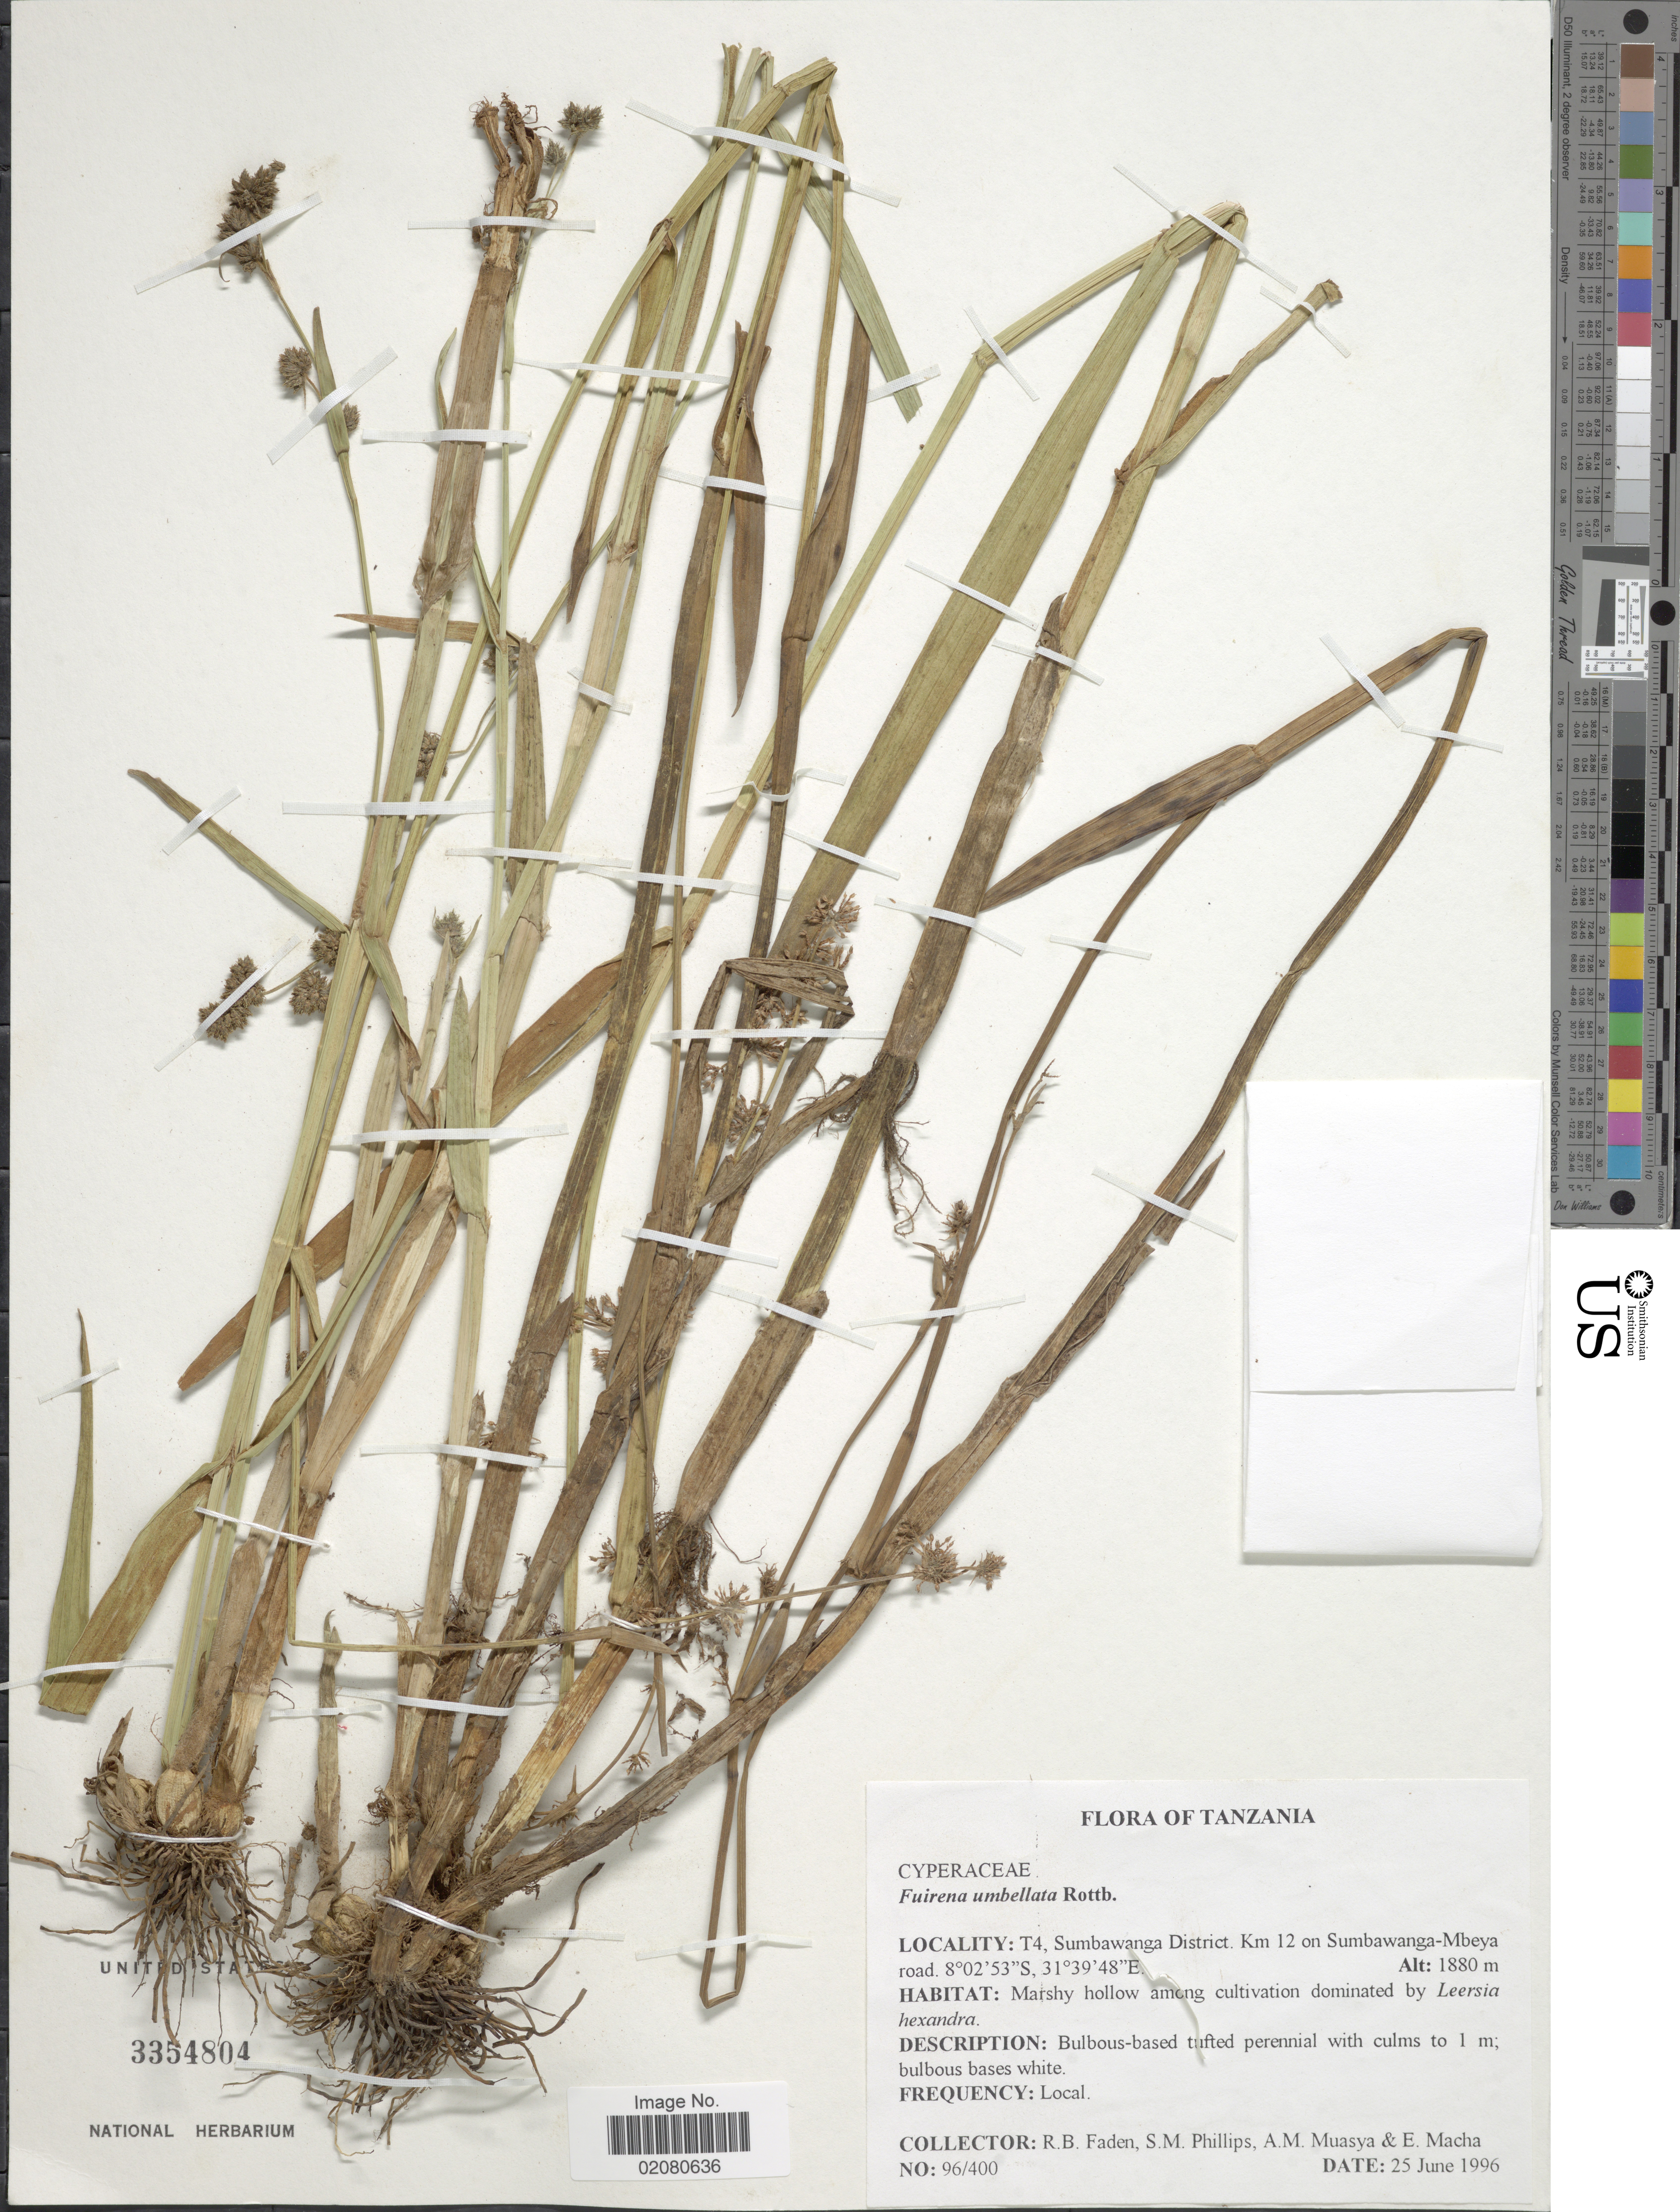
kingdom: Plantae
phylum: Tracheophyta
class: Liliopsida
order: Poales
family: Cyperaceae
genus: Fuirena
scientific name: Fuirena umbellata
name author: Rottb.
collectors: R. B. Faden, S. M. Phillips, A. Muasya & E. Macha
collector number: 96/400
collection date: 1996-06-25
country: Tanzania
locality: Tanzania. T4, Sumbawanga District, Km 12 on Sumbawanga-Mbeya road.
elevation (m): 1880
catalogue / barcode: US 3354804